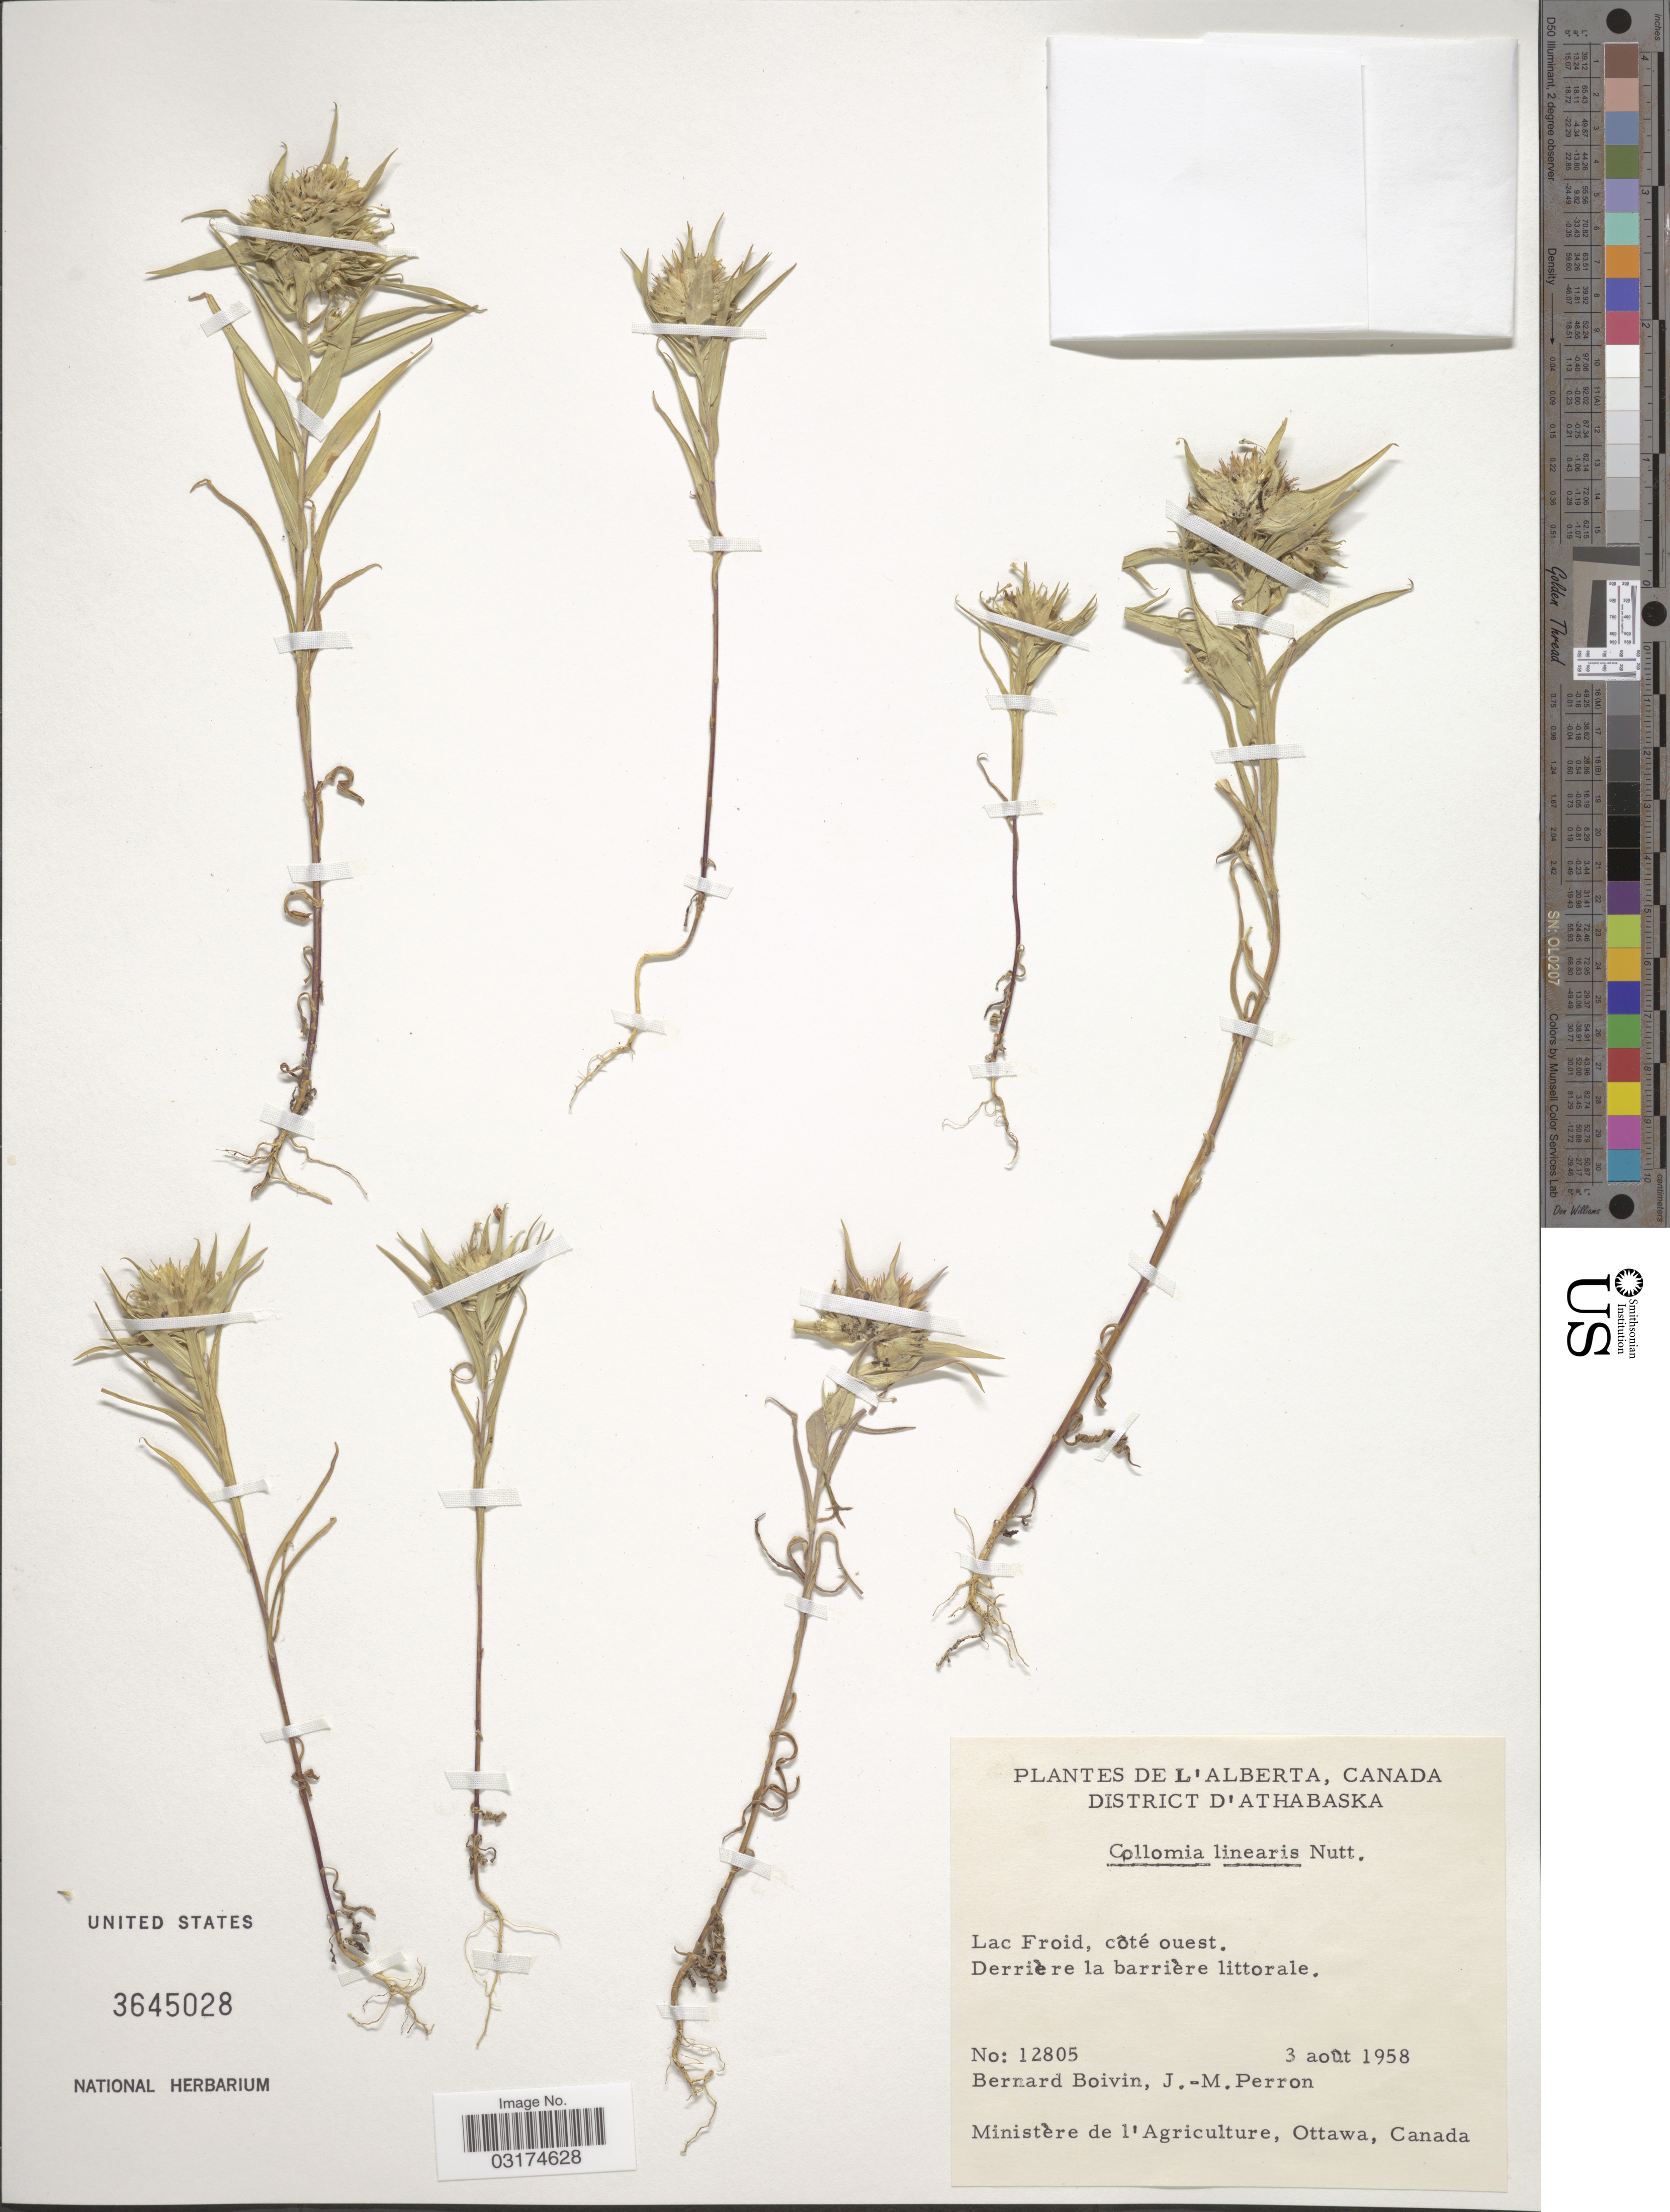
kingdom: Plantae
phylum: Tracheophyta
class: Magnoliopsida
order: Ericales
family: Polemoniaceae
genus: Collomia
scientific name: Collomia linearis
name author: Nutt.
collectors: J. R. B. Boivin & J. Perron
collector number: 12805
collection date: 1958-08-03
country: Canada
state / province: Alberta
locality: Lac Froid, côté ouest. Derrière la barrière littorale. Plantes De L'Alberta. District D' Athabaska.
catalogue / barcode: US 3645028